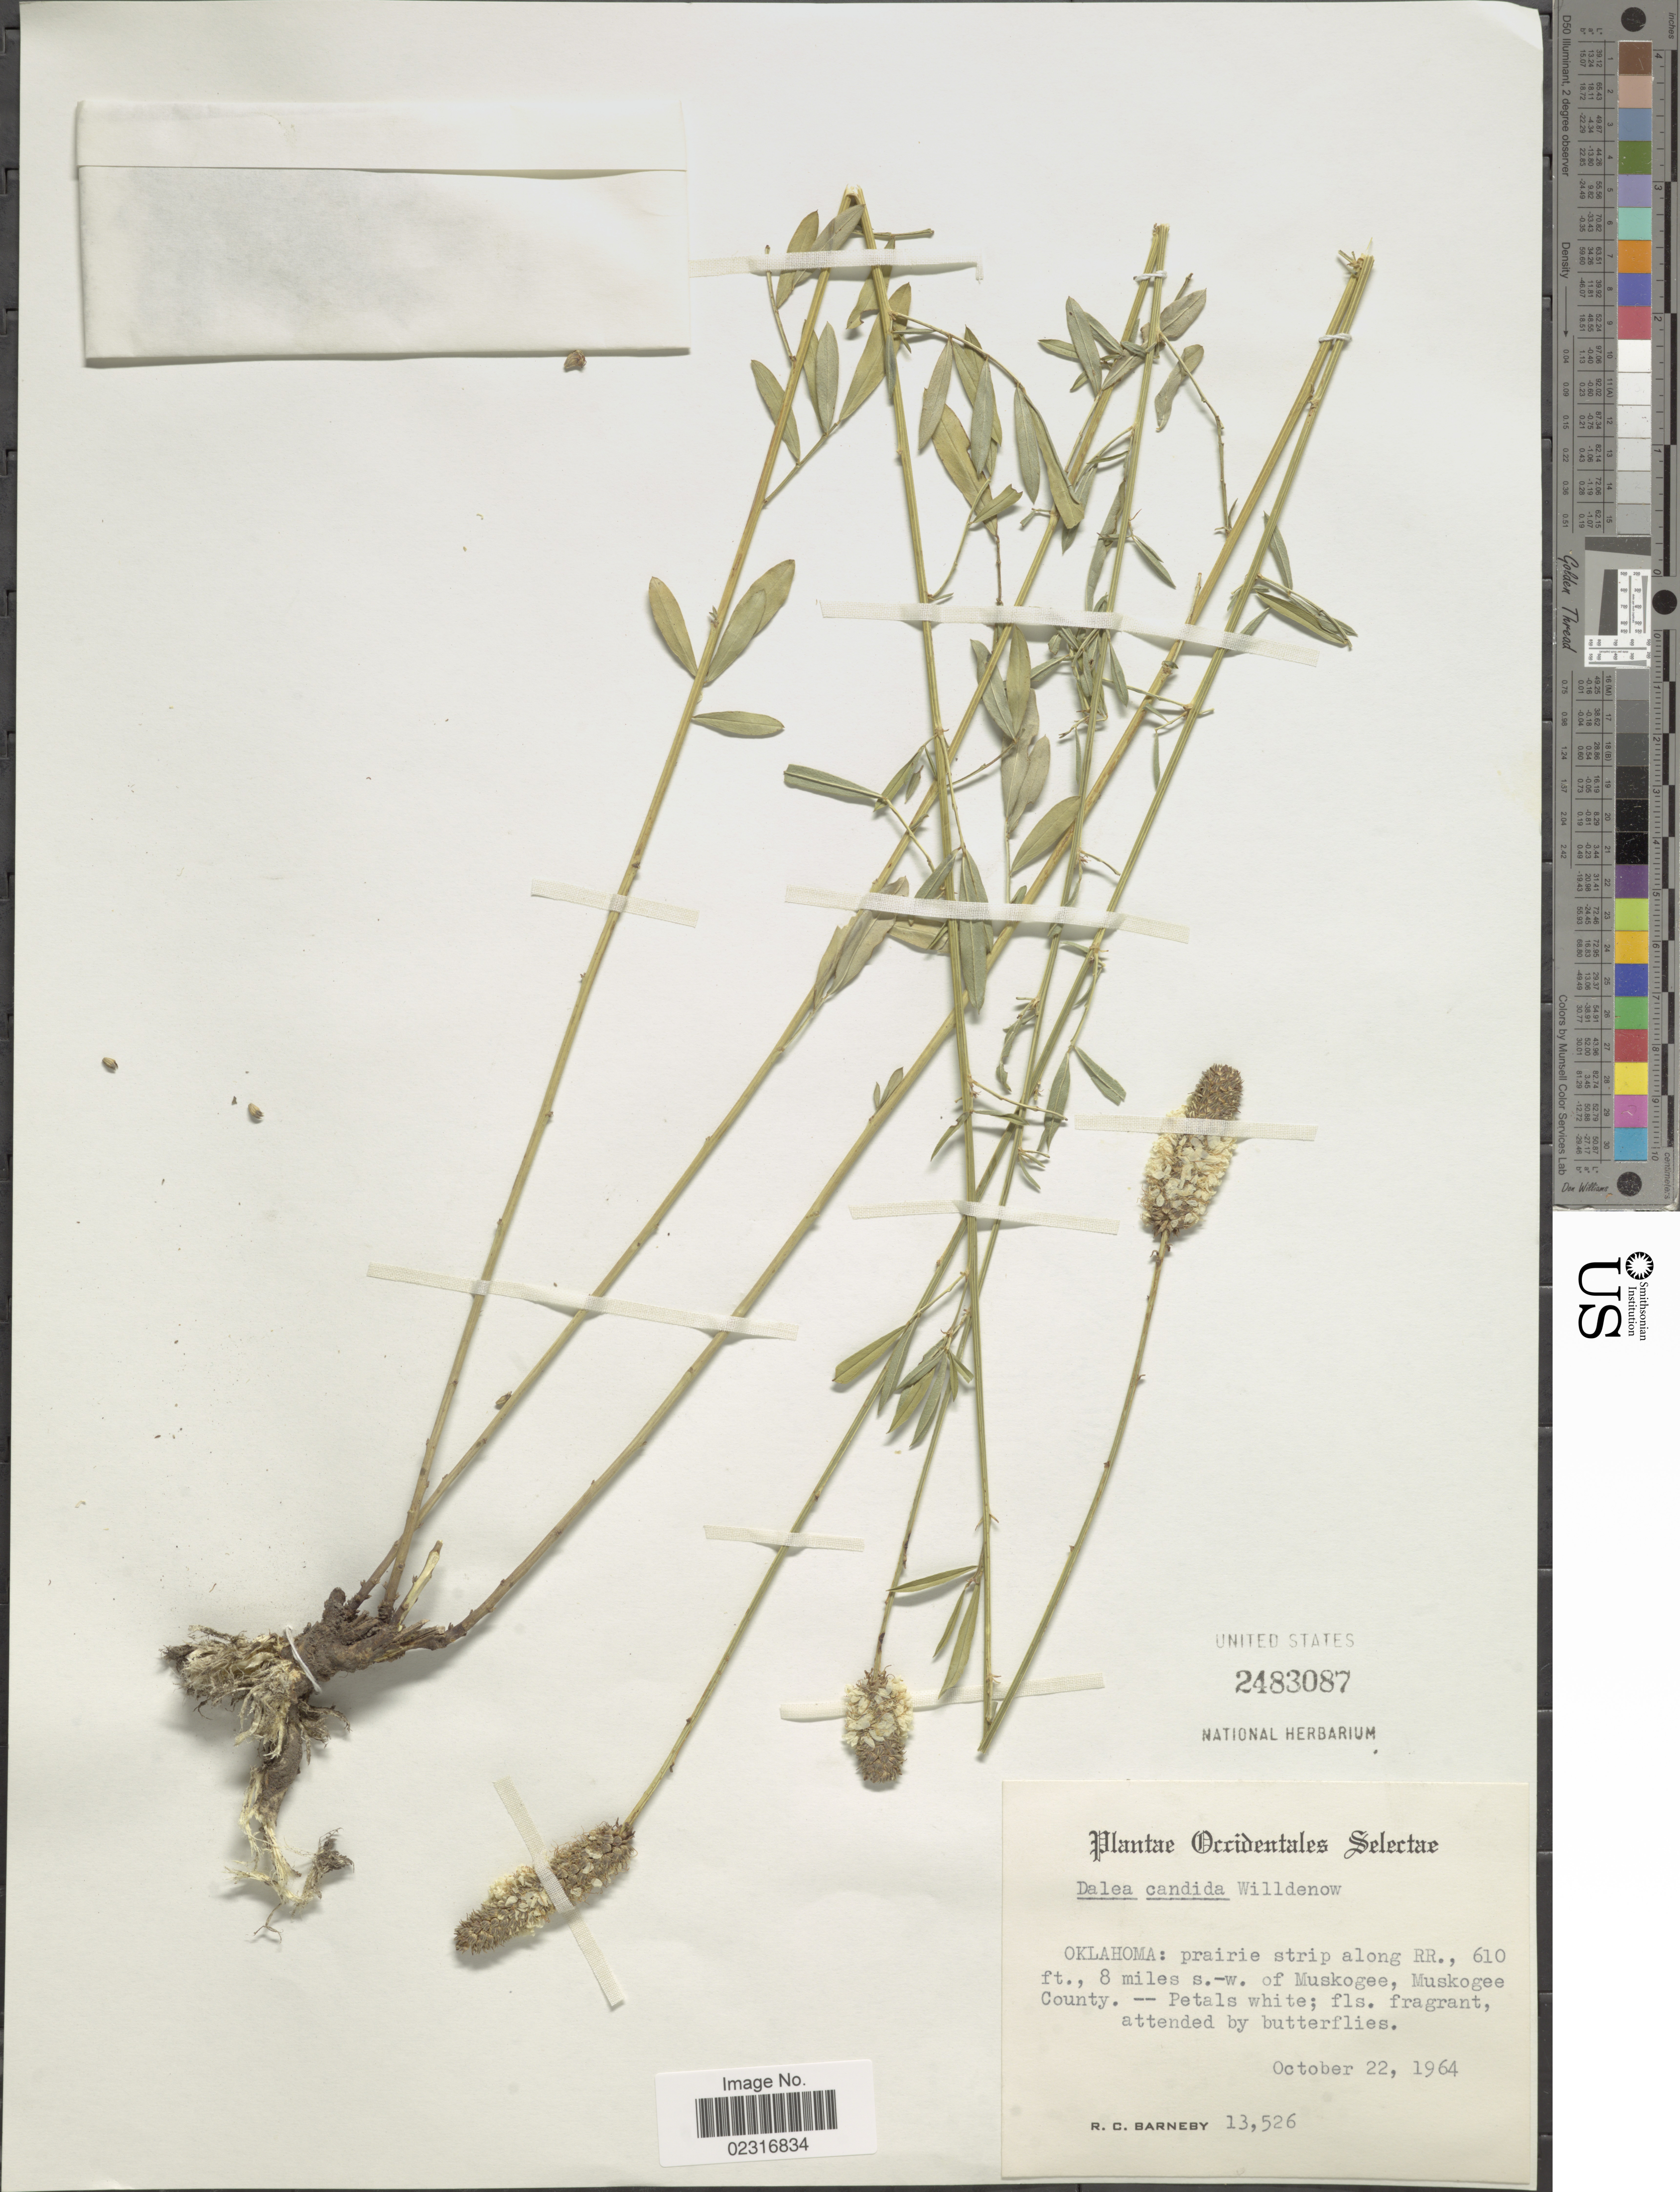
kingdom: Plantae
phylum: Tracheophyta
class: Magnoliopsida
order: Fabales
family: Fabaceae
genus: Dalea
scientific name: Dalea candida var. candida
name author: Michx. ex Willd.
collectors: R. C. Barneby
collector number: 13526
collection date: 1964-10-22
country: United States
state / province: Oklahoma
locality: along RR., 8 miles s.-w. of Muskogee, Muskogee County.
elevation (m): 186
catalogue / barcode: US 2483087